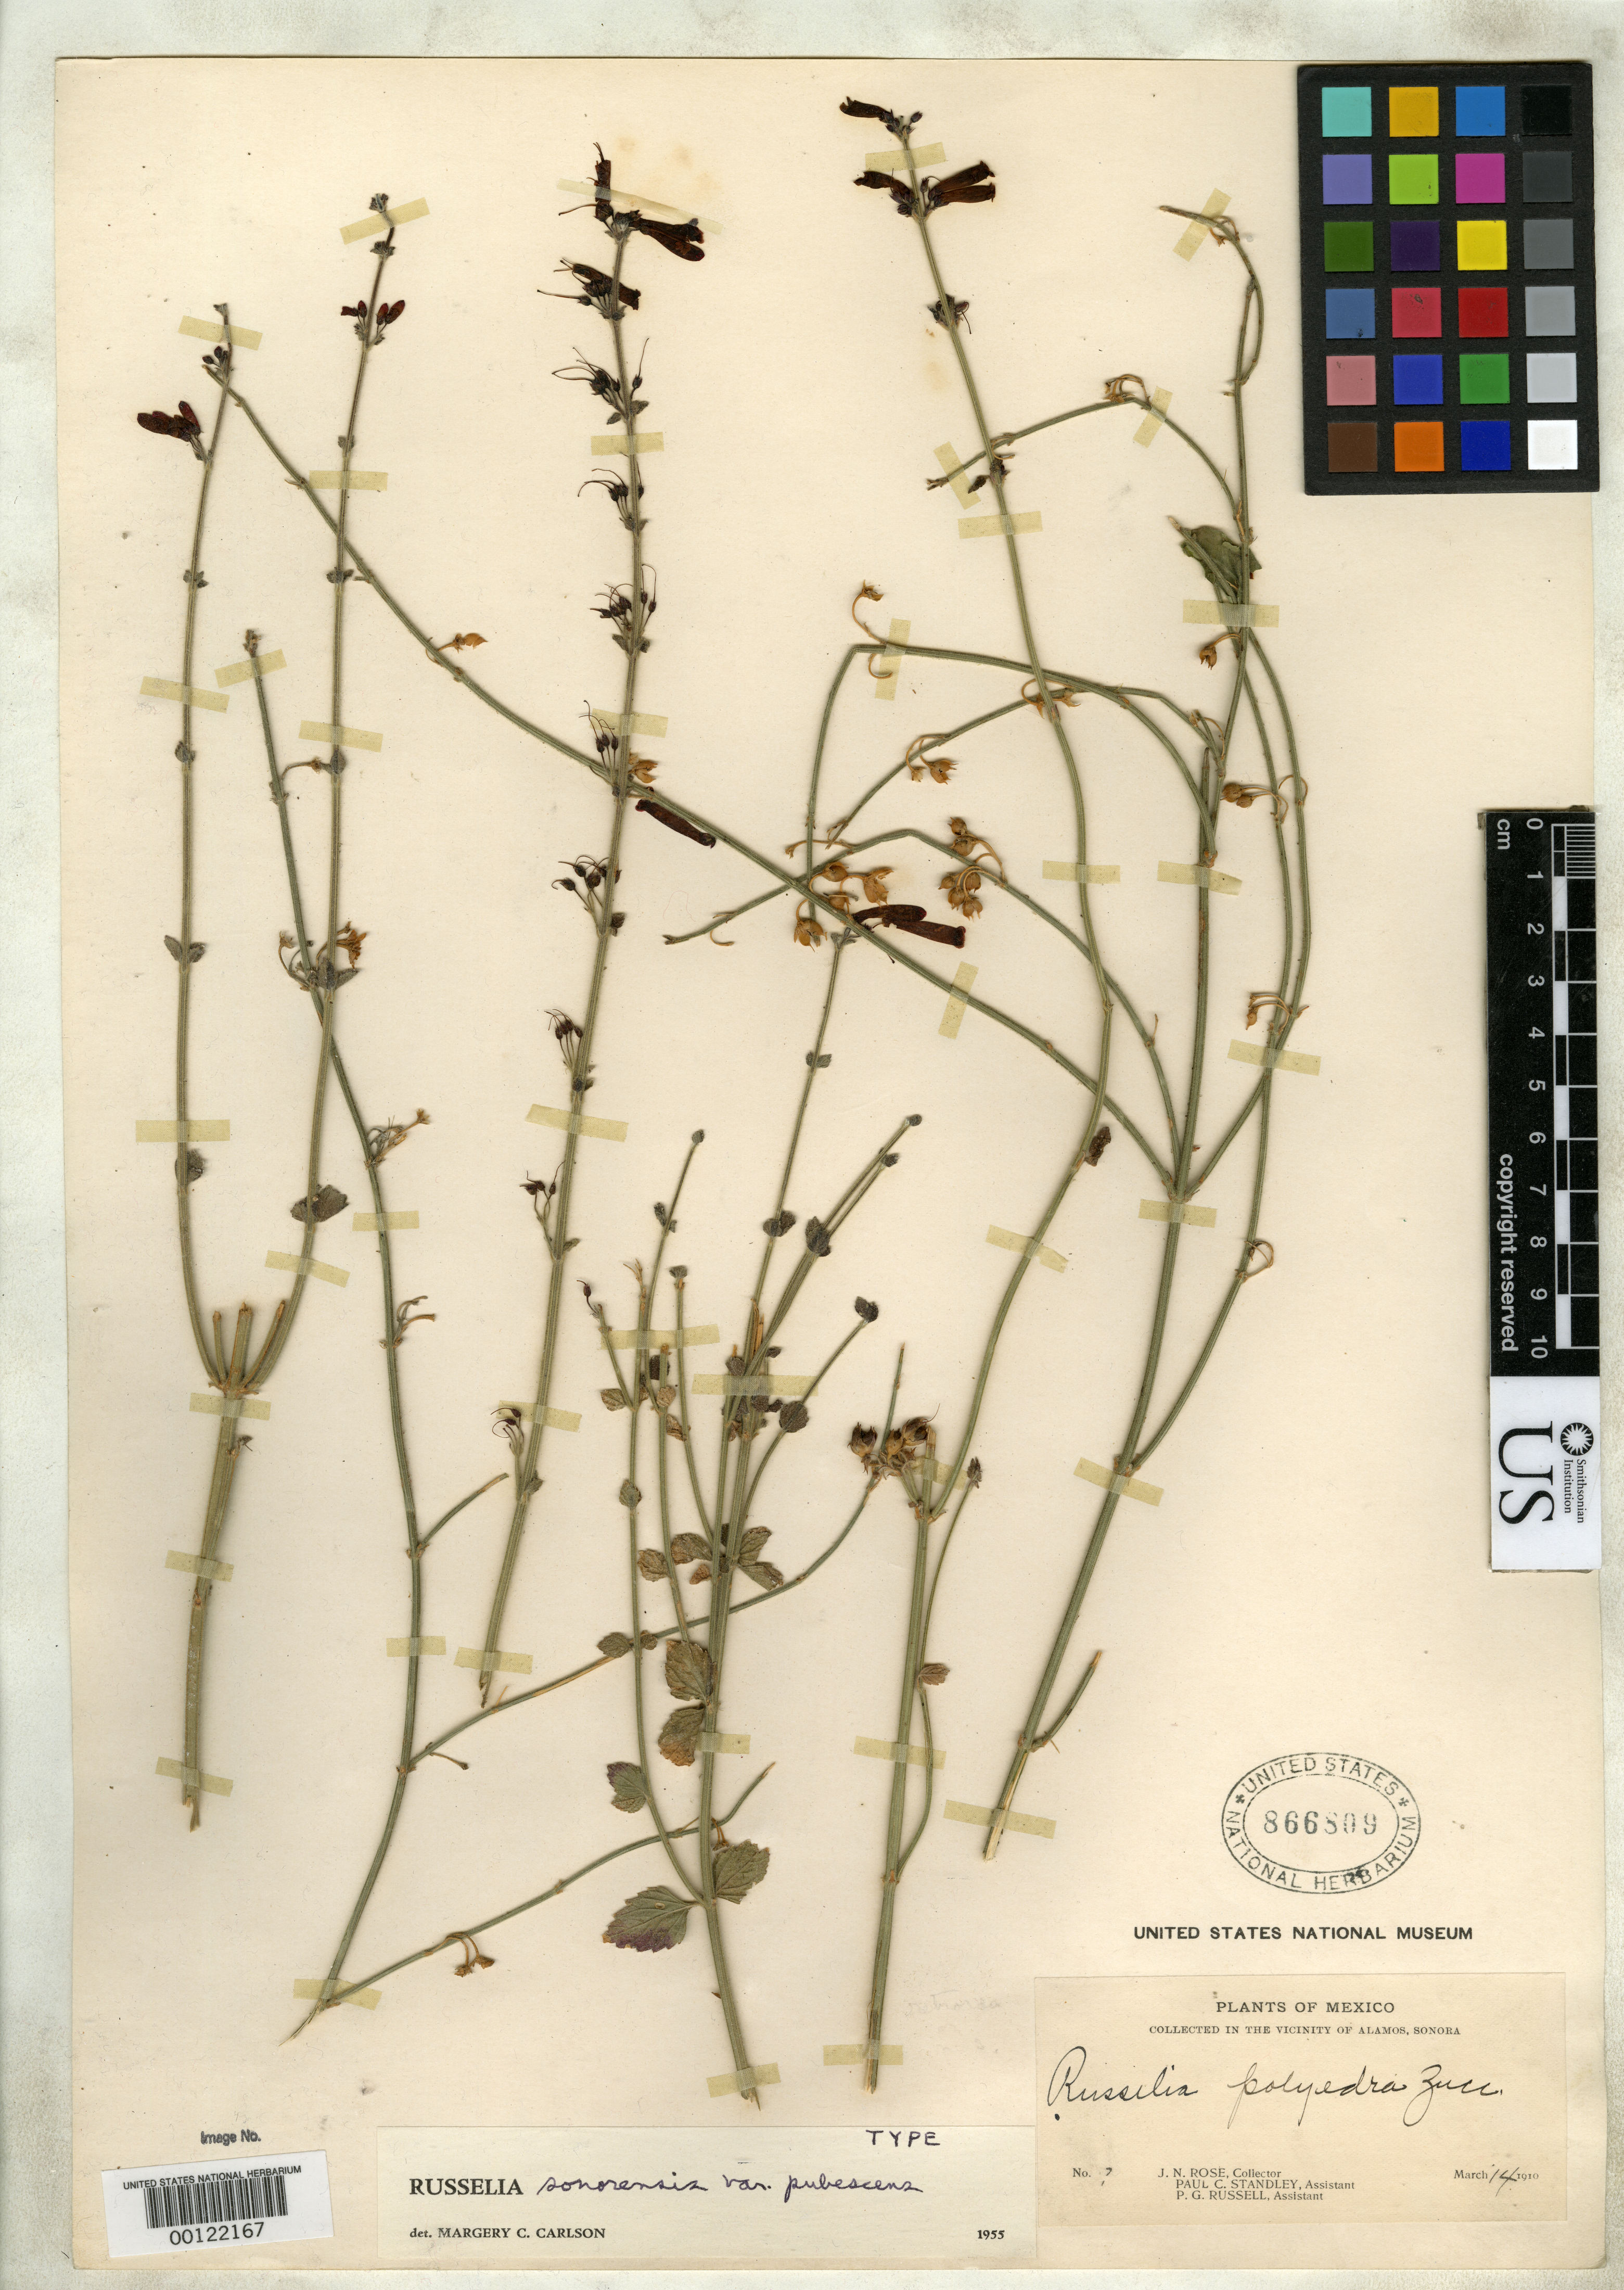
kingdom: Plantae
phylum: Tracheophyta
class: Magnoliopsida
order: Lamiales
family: Plantaginaceae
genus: Russelia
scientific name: Russelia sonorensis var. pubescens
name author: Carlson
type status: Holotype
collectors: J. N. Rose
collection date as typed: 14 Mar 1910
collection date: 1910-03-14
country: Mexico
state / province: Sonora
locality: Alamos.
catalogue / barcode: US 866809